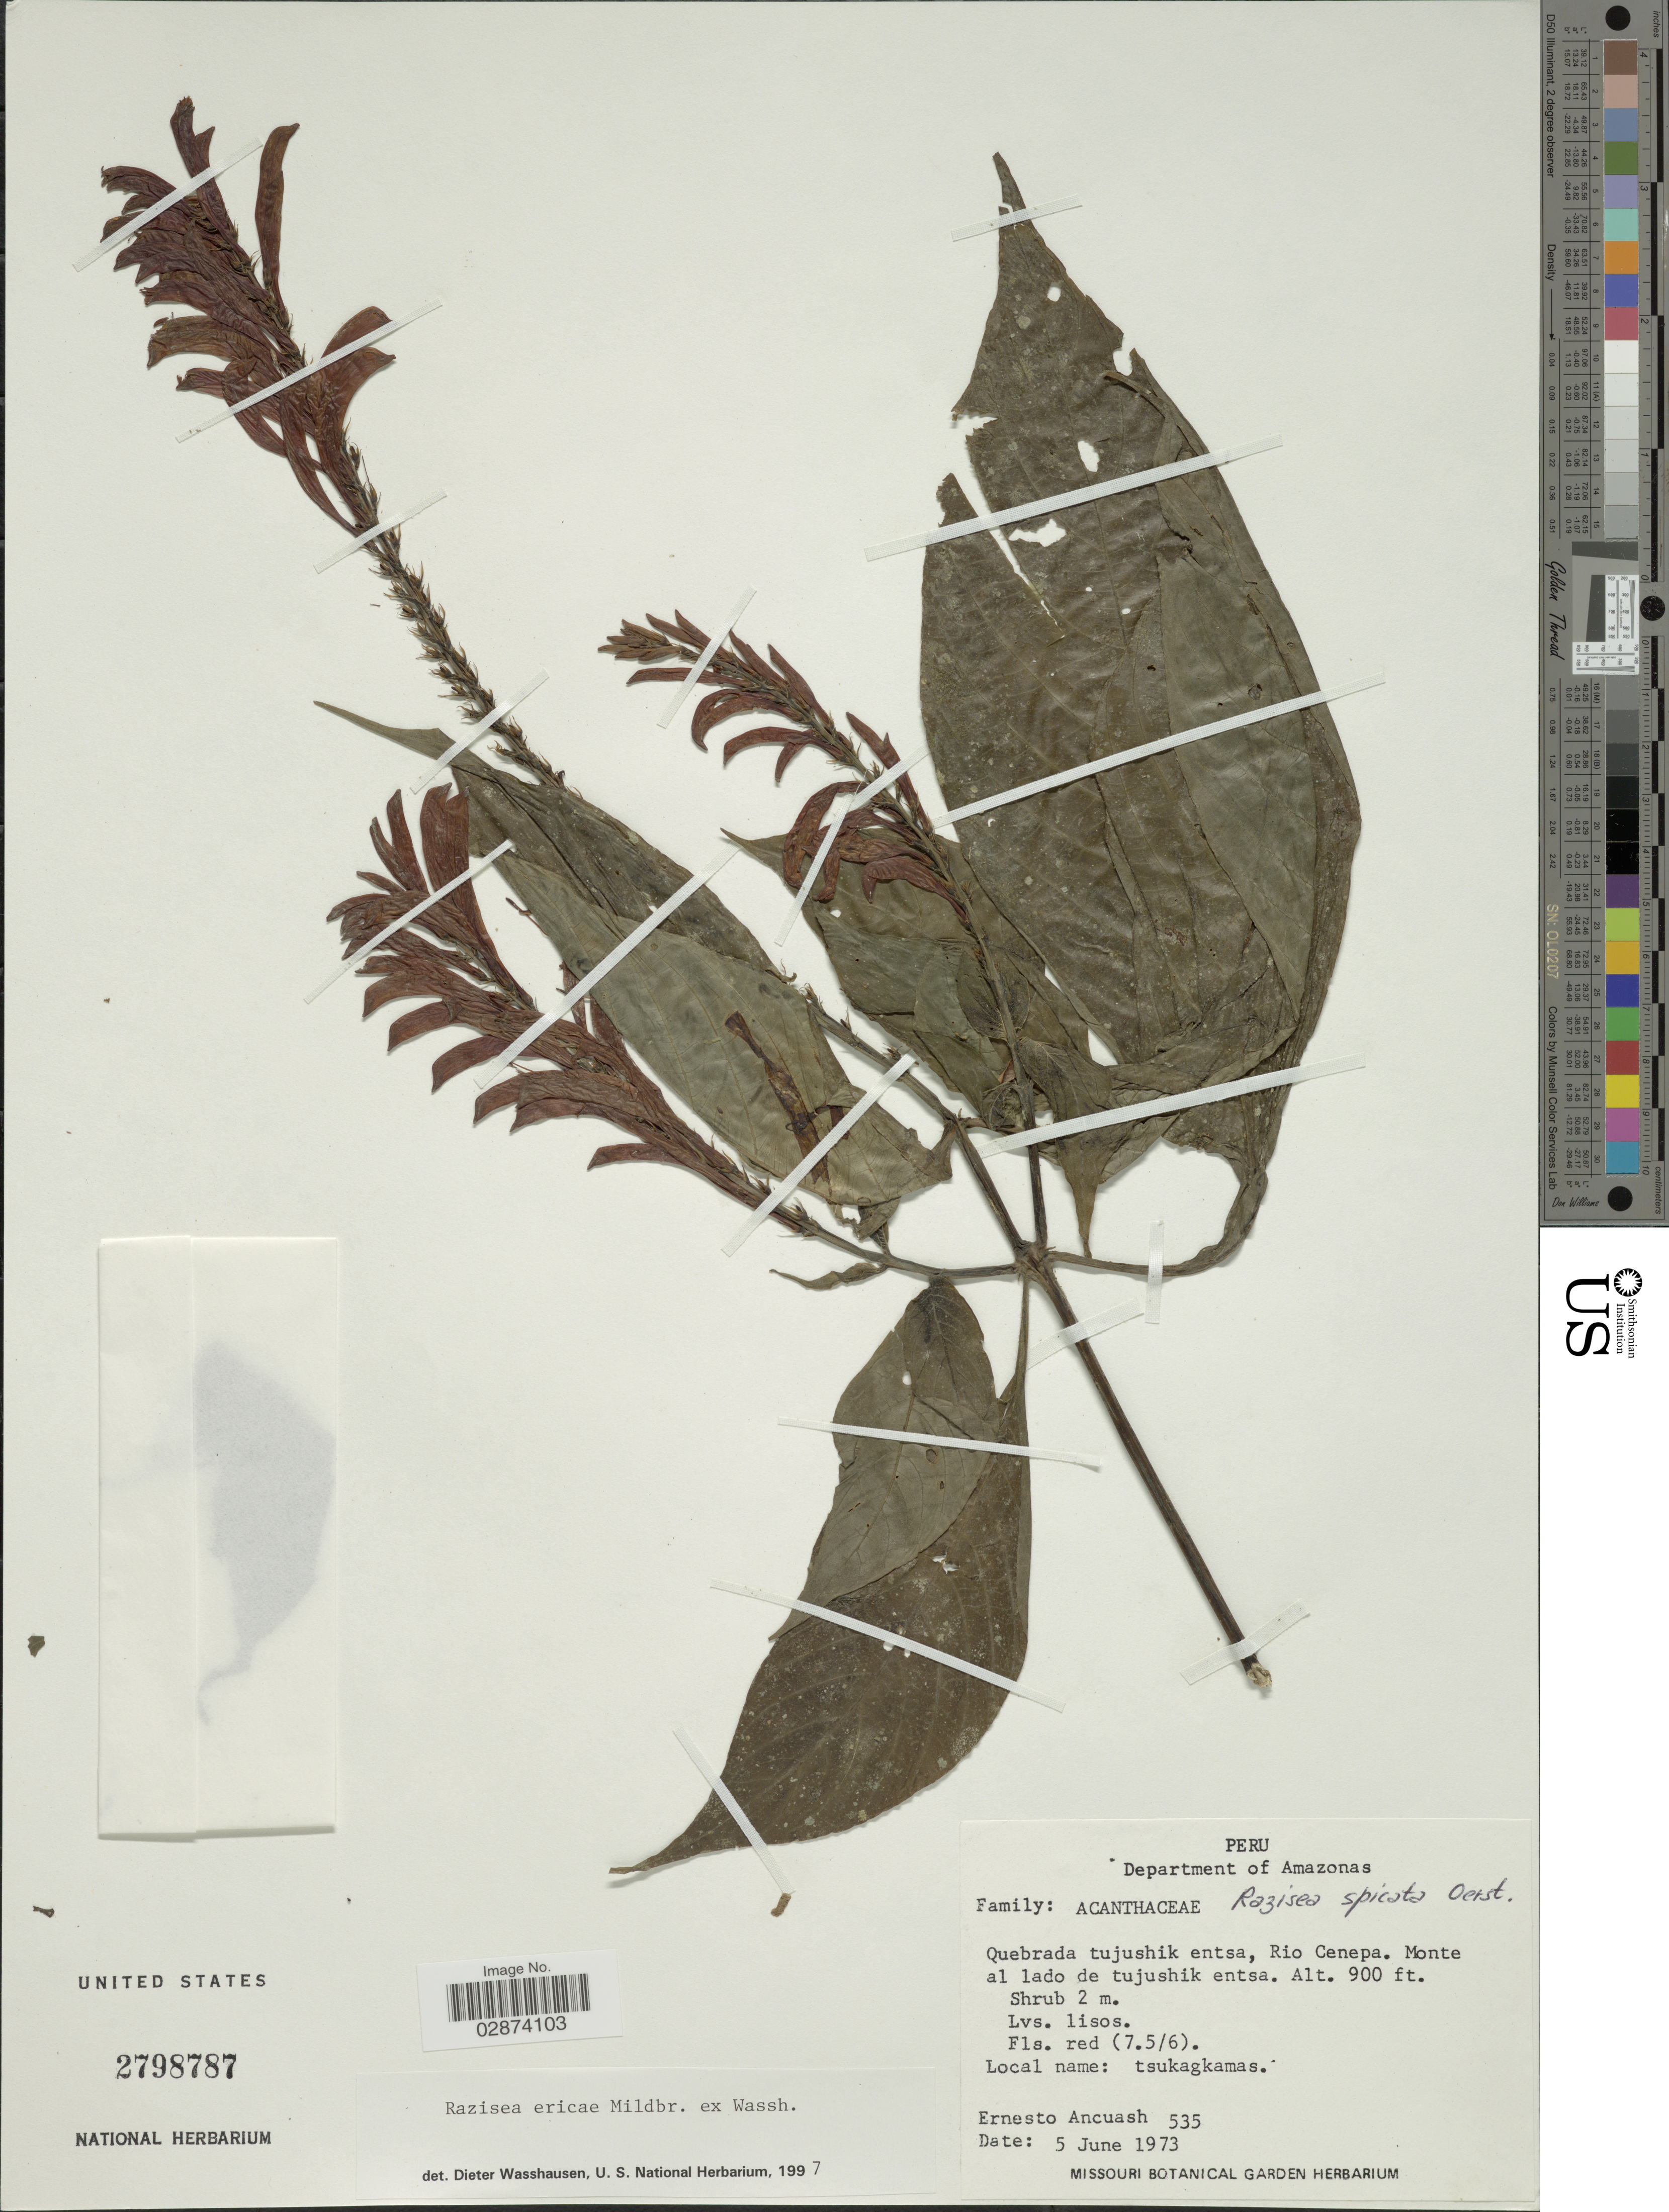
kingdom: Plantae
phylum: Tracheophyta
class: Magnoliopsida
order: Lamiales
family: Acanthaceae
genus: Razisea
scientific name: Razisea ericae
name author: Mildbr. ex Wassh.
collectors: E. Ancuash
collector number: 535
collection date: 1973-06-05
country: Peru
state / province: Amazonas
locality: Quebrada tujushik entsa, Rio Cenepa. Monte al lado de tujushik entsa.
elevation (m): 274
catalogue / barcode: US 2798787